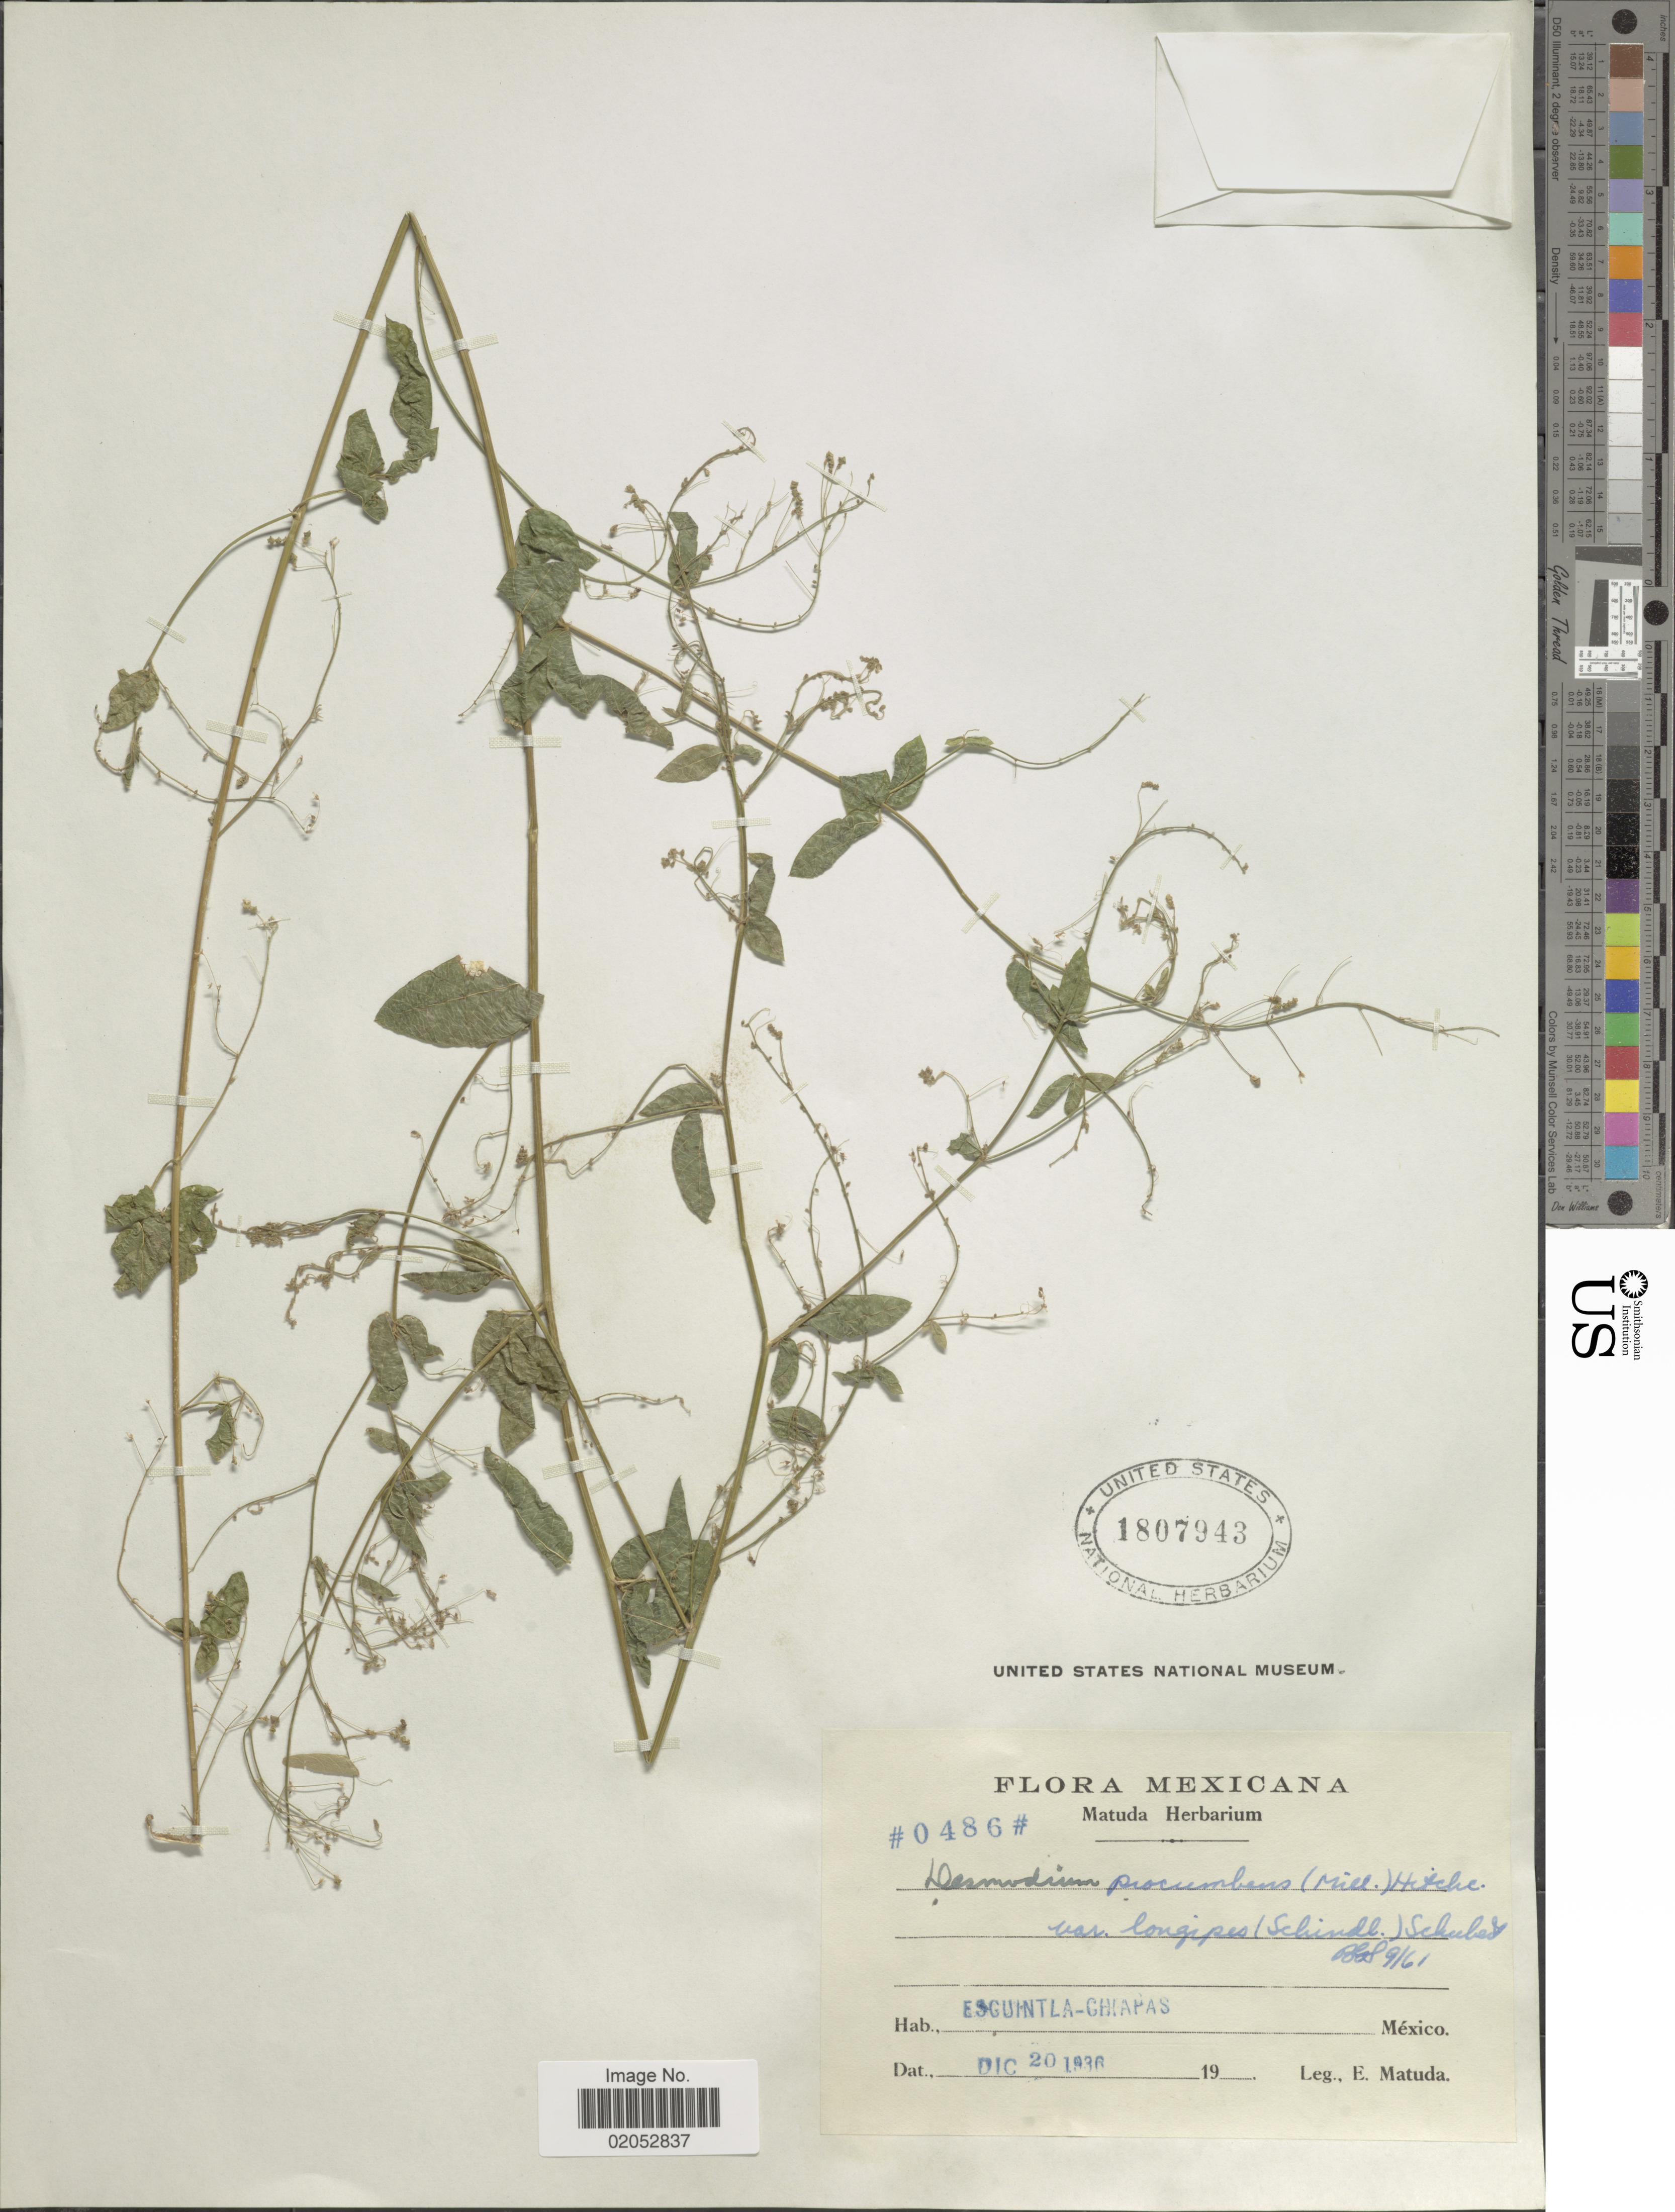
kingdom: Plantae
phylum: Tracheophyta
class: Magnoliopsida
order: Fabales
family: Fabaceae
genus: Desmodium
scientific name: Desmodium procumbens var. longipes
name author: (Schindl.) B.G. Schub.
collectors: E. Matuda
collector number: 0486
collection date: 1936-12-20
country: Mexico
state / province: Chiapas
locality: Escuintla-Chiapas Mexico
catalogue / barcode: US 1807943